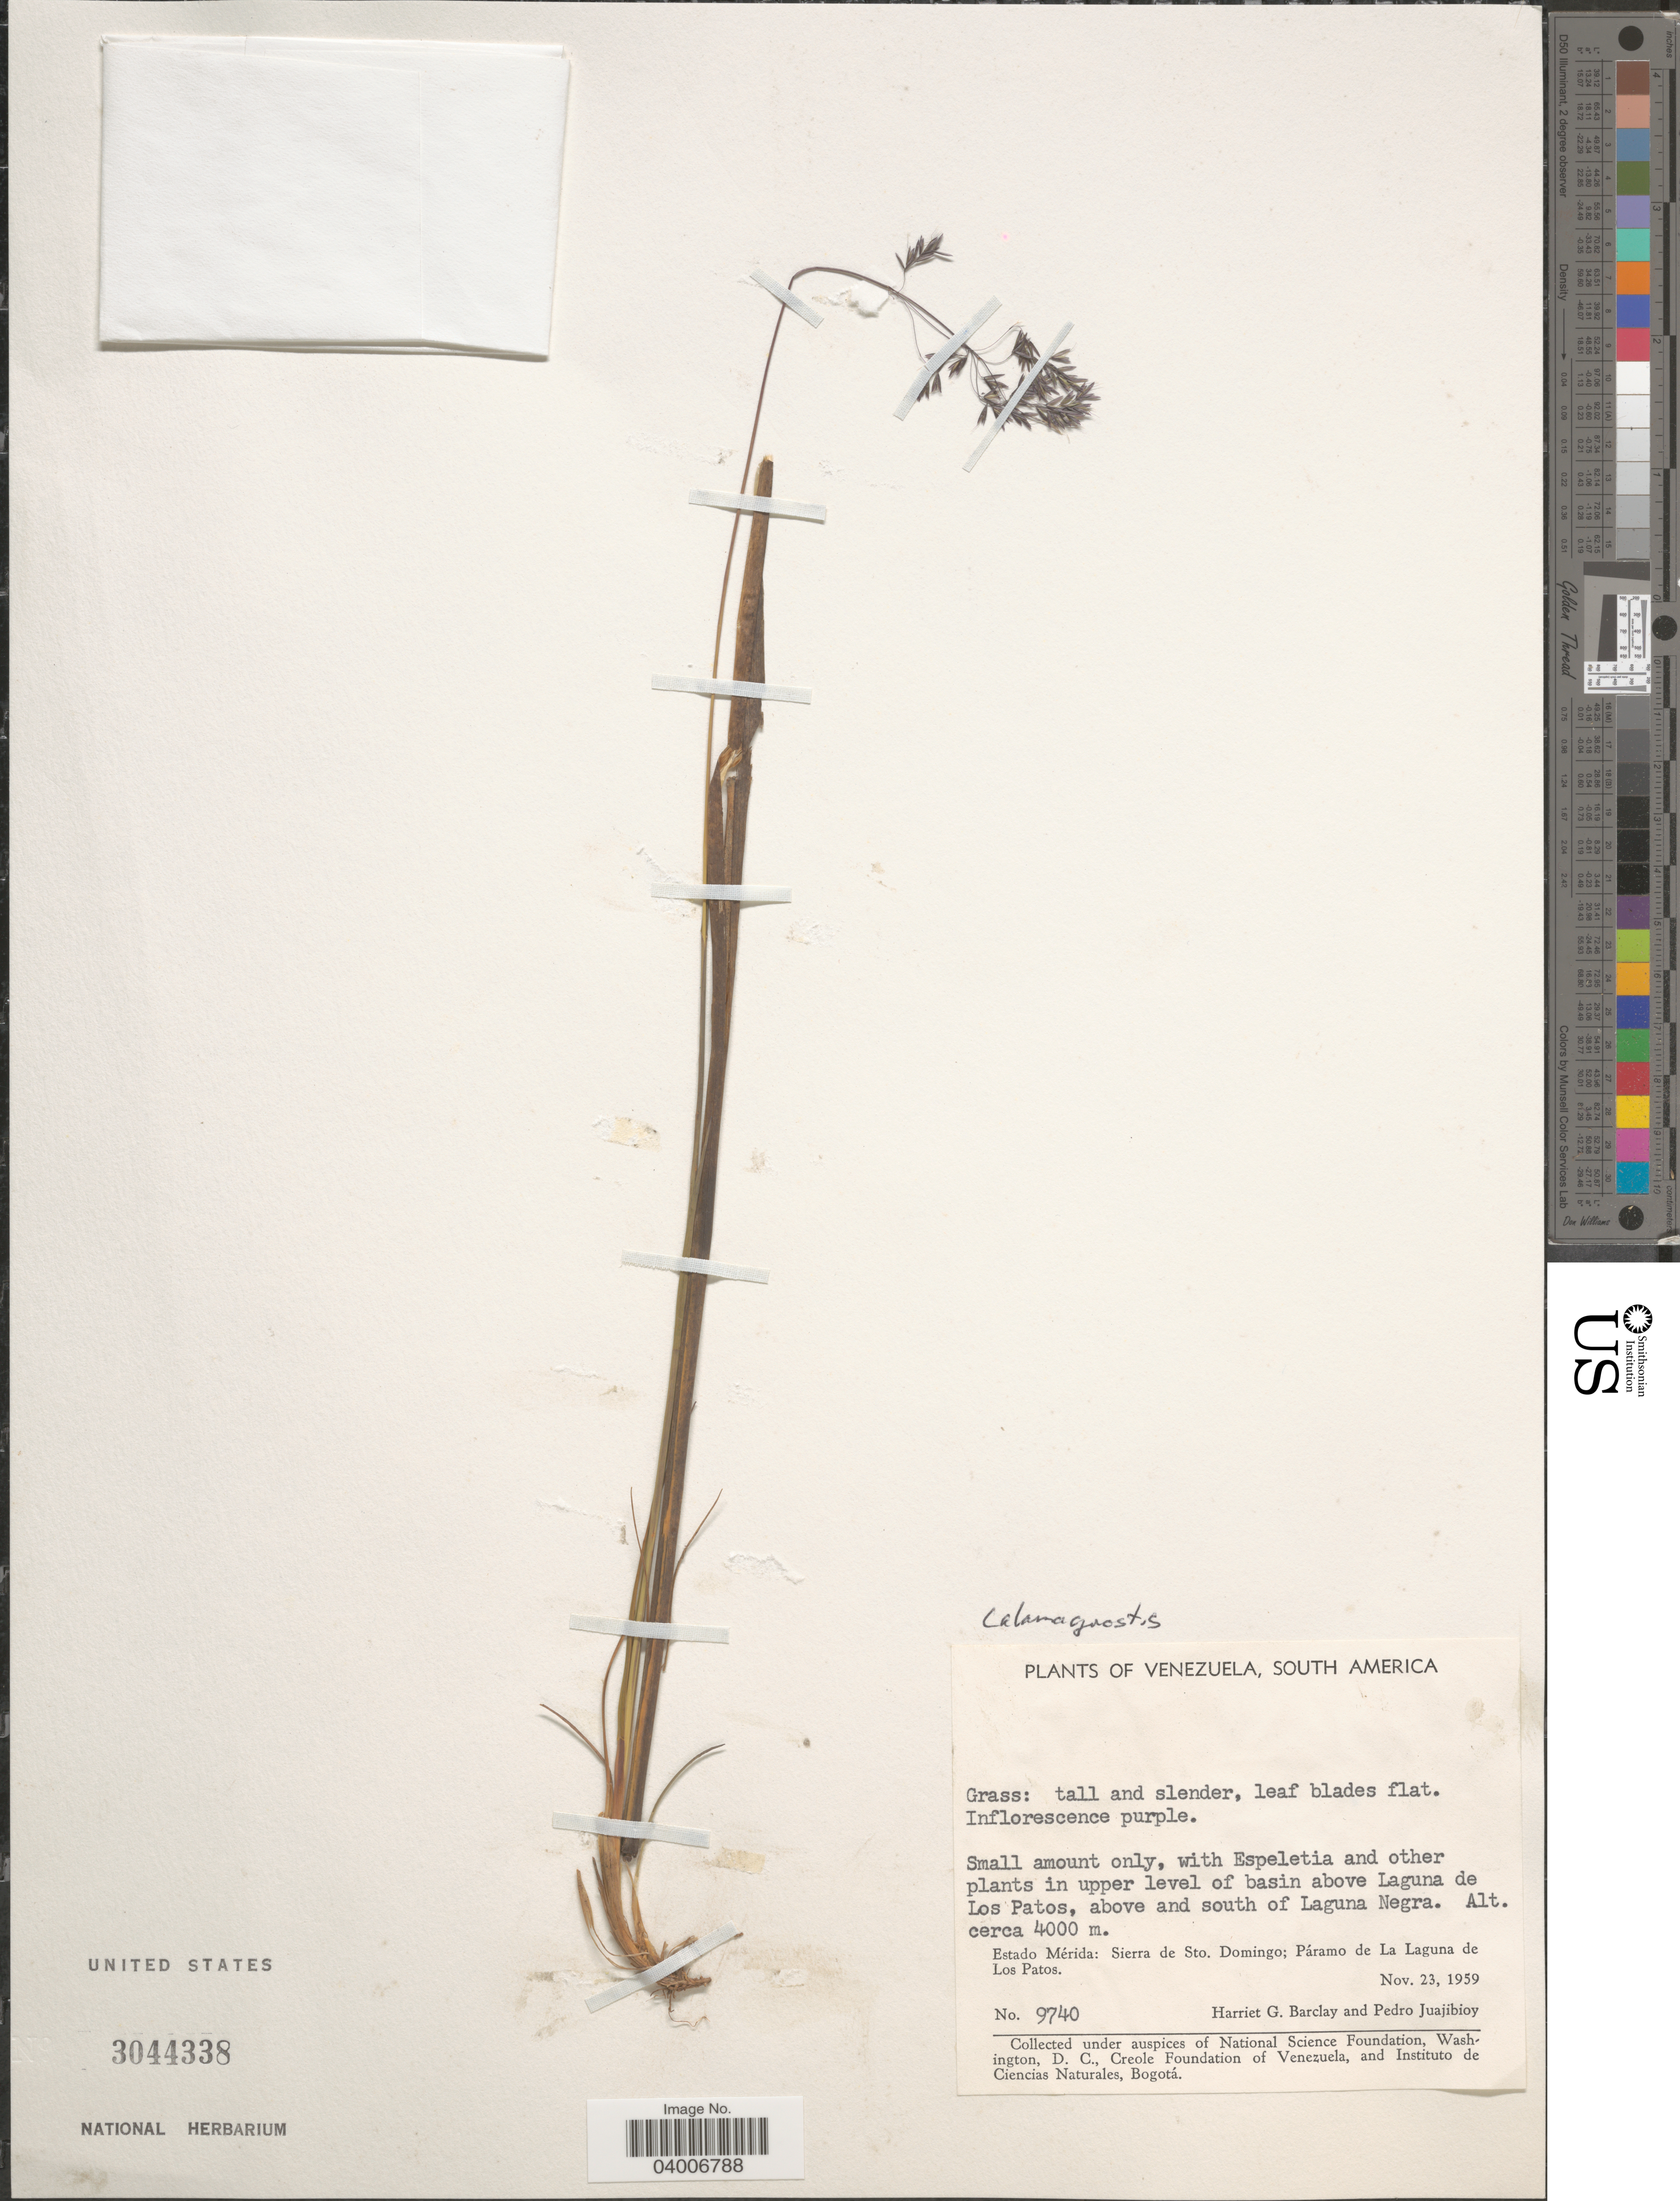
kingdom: Plantae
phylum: Tracheophyta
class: Liliopsida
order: Poales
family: Poaceae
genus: Cinnagrostis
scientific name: Cinnagrostis sp.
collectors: H. G. Barclay & P. Juajibioy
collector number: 9740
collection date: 1959-11-23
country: Venezuela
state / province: Merida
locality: In upper level of basin above Laguna de Los Patos, above and south of Laguna Negra. Sierra de Sto. Domingo; Páramo de La Laguna de Los Patos.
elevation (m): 4000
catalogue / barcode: US 3044338